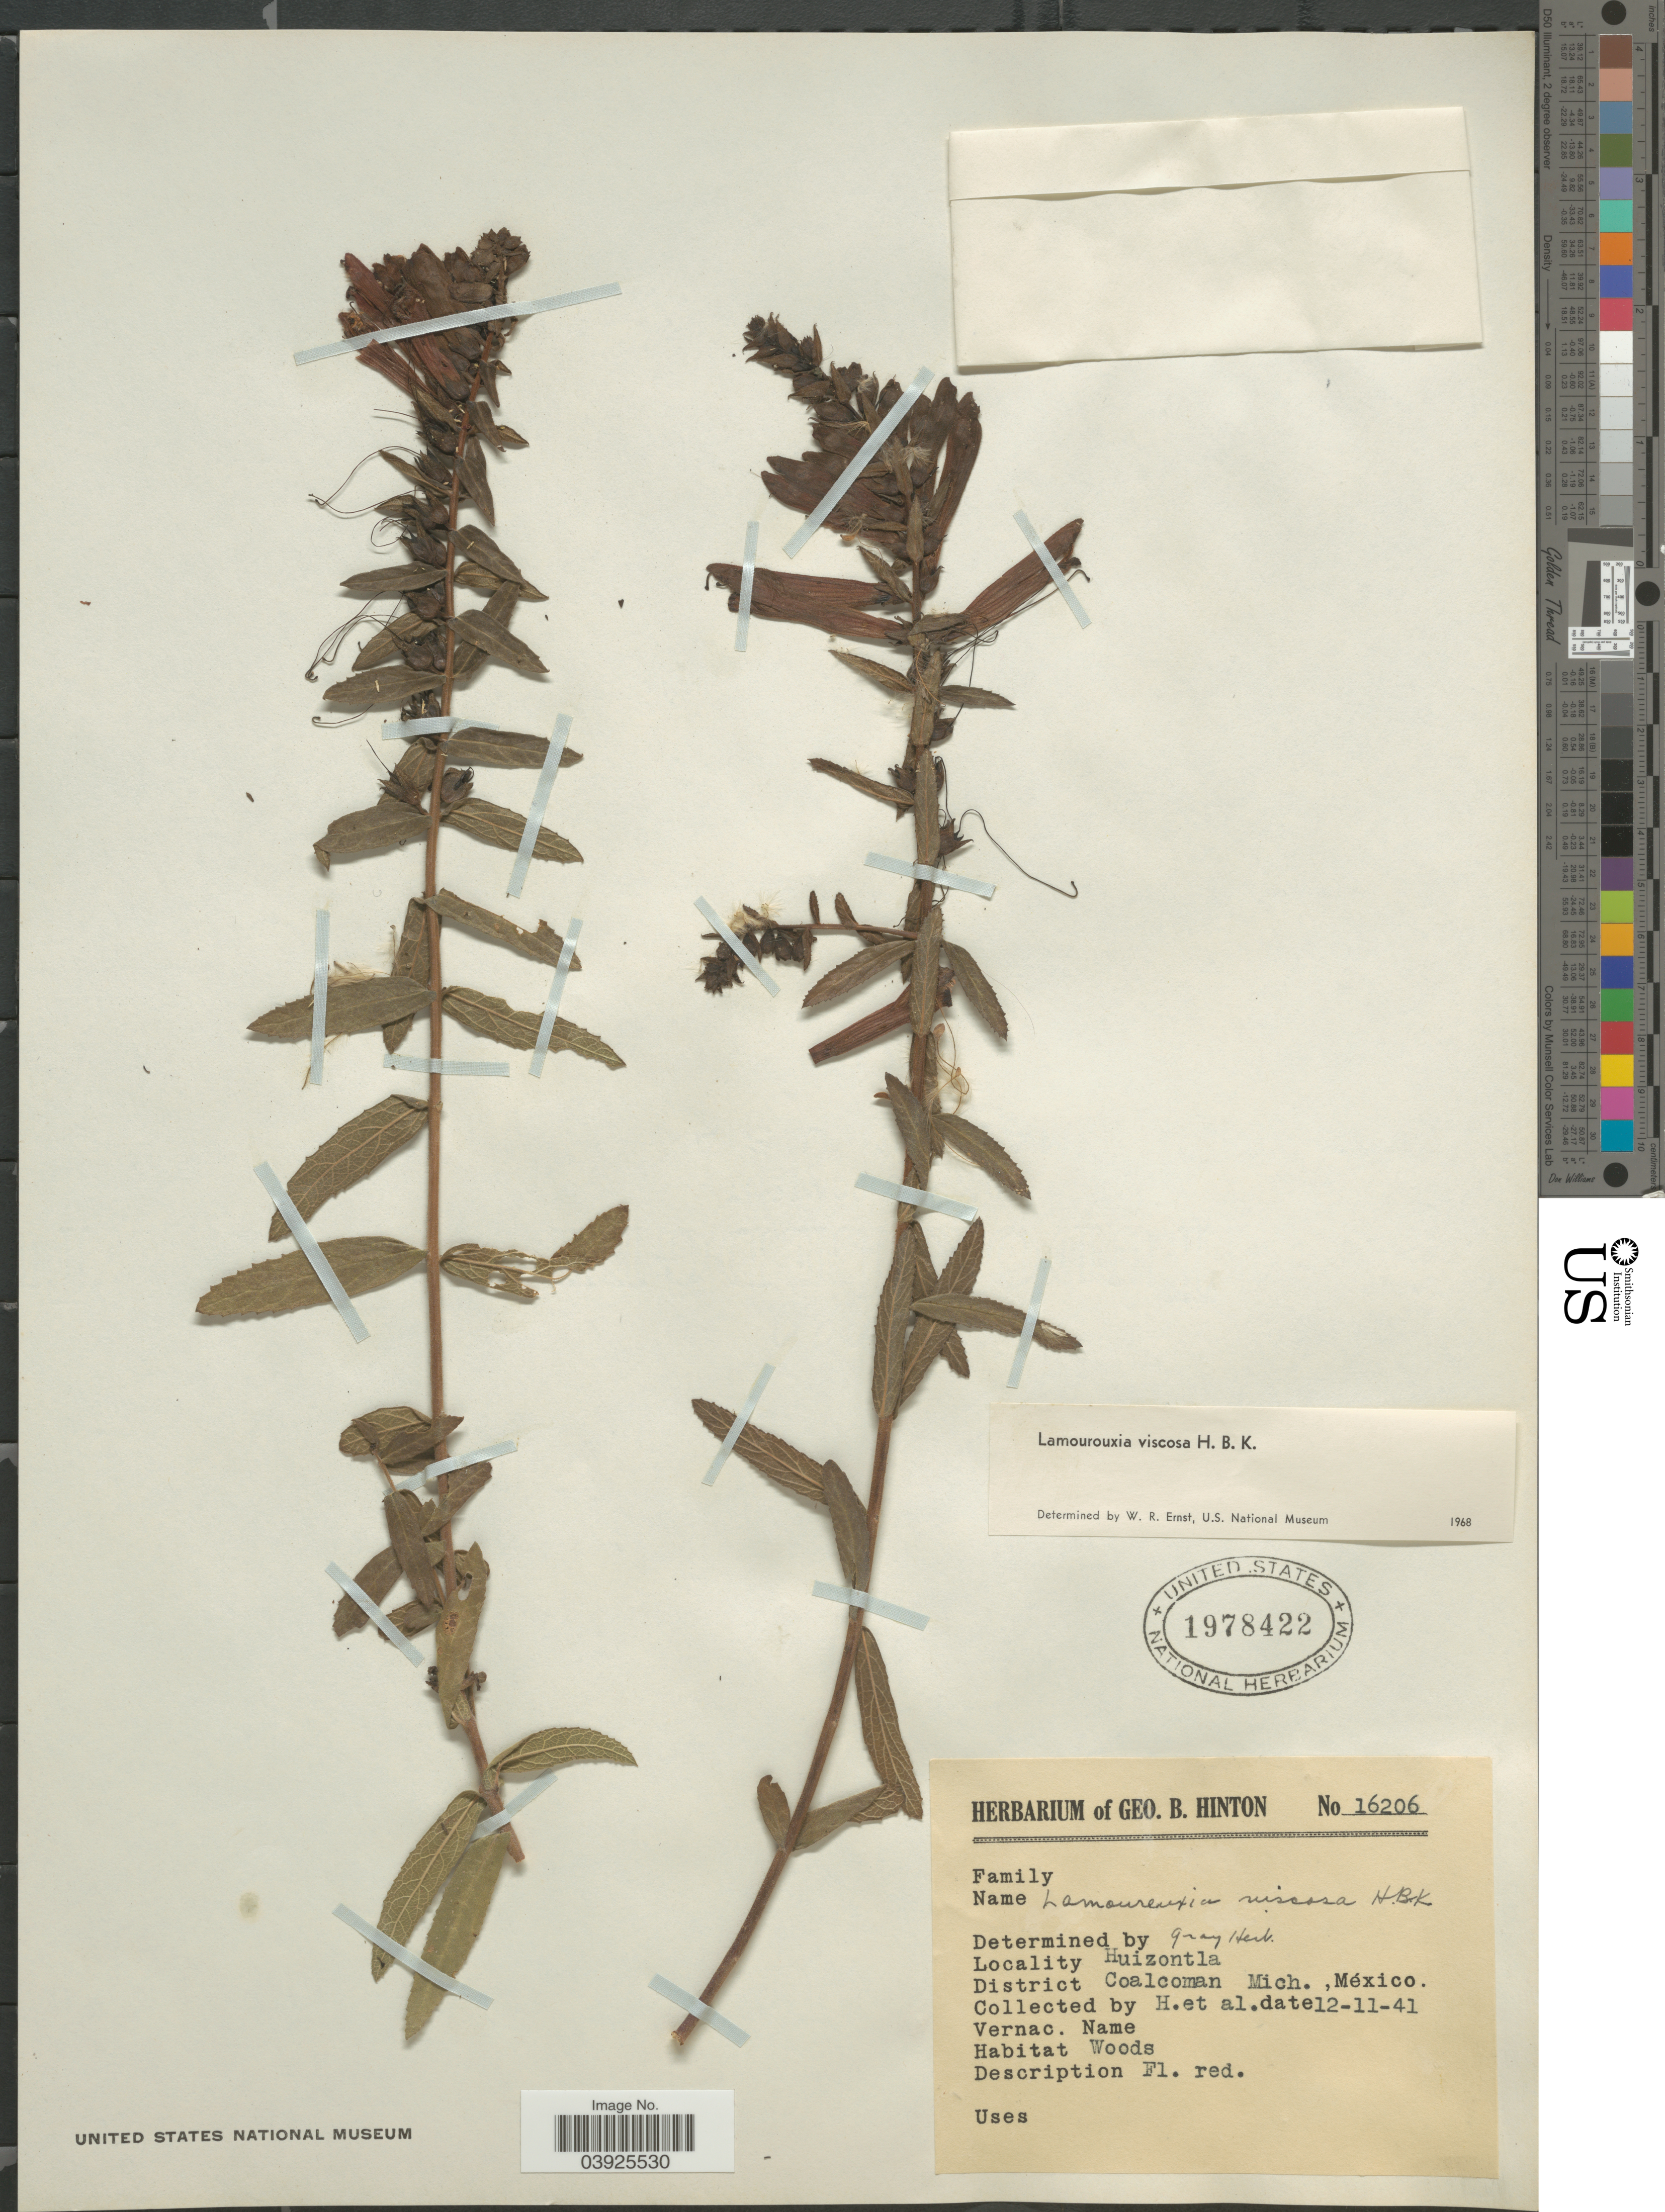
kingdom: Plantae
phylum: Tracheophyta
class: Magnoliopsida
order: Lamiales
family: Orobanchaceae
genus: Lamourouxia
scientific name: Lamourouxia viscosa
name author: Kunth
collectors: G. B. Hinton & et al.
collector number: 16206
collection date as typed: Transcribed d/m/y: 12/11/41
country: Mexico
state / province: Michoacán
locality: Huizontla. District Coalcoman.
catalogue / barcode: US 1978422